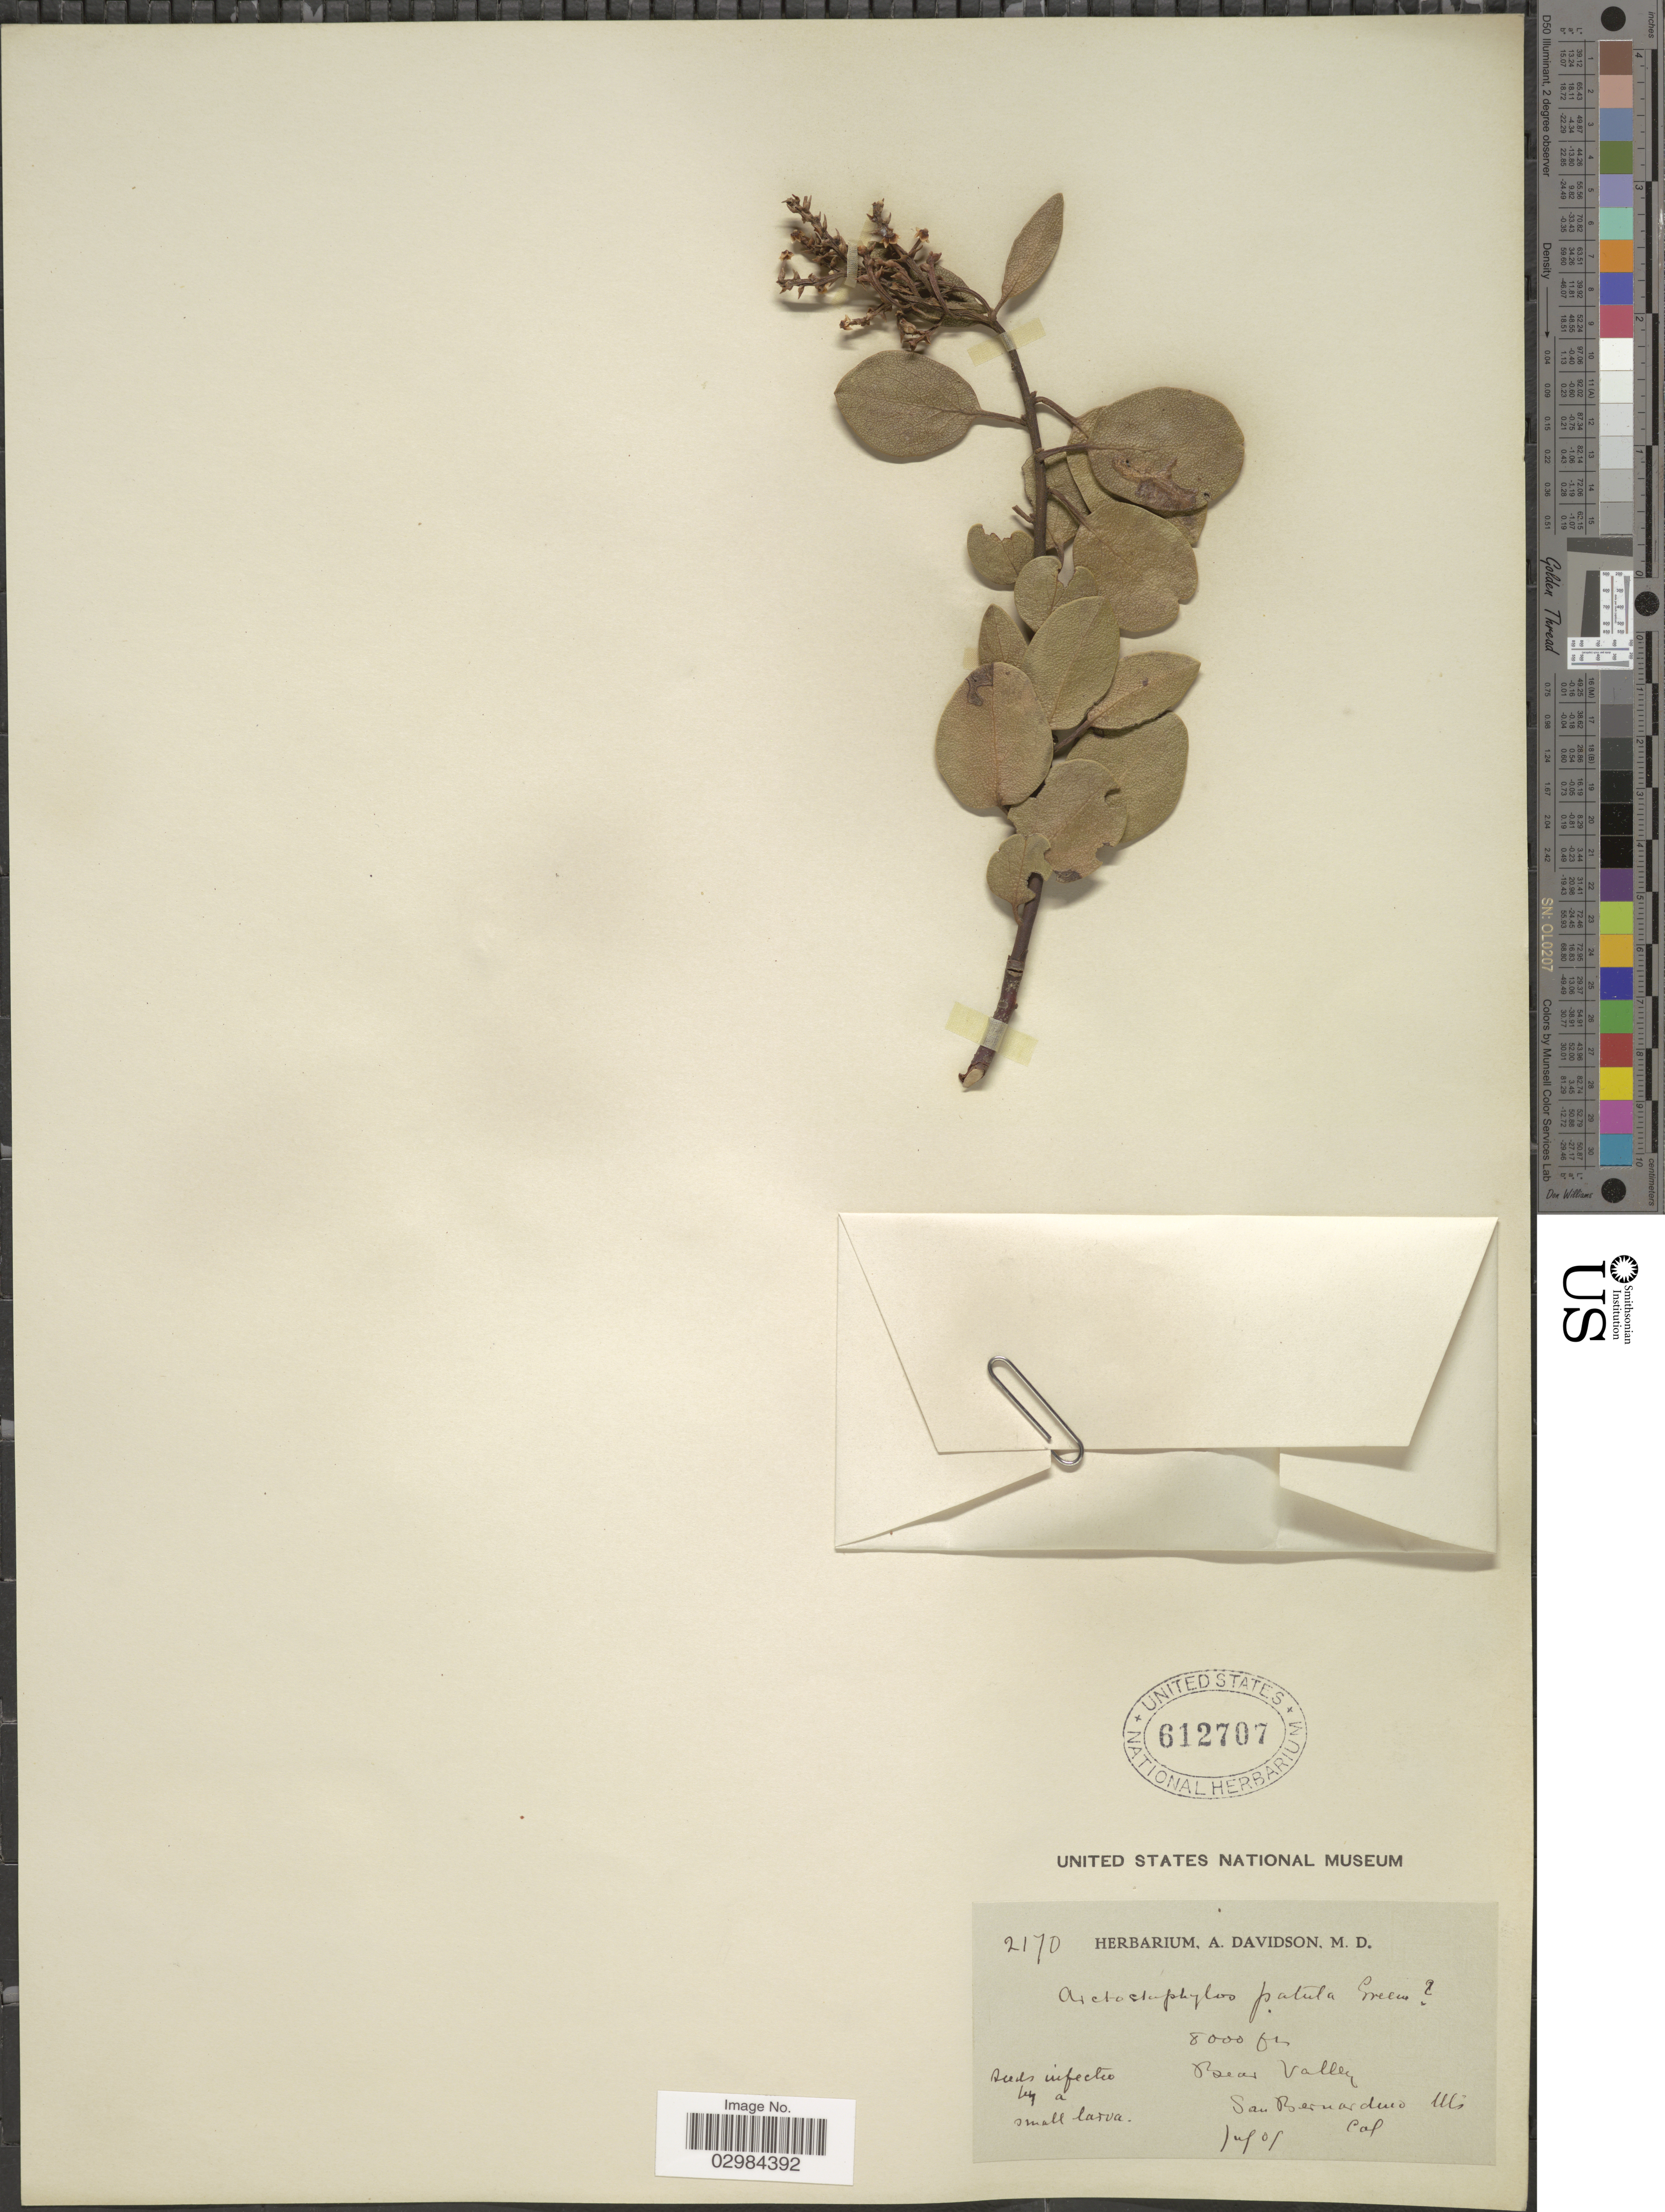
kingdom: Plantae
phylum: Tracheophyta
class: Magnoliopsida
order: Ericales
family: Ericaceae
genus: Arctostaphylos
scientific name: Arctostaphylos patula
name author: Greene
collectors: ex herb. A. Davidson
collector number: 2170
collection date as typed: Transcribed d/m/y: /7/5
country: United States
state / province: California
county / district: San Bernardino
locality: Bear Valley, San Bernardino Mts.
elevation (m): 2438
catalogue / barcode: US 612707